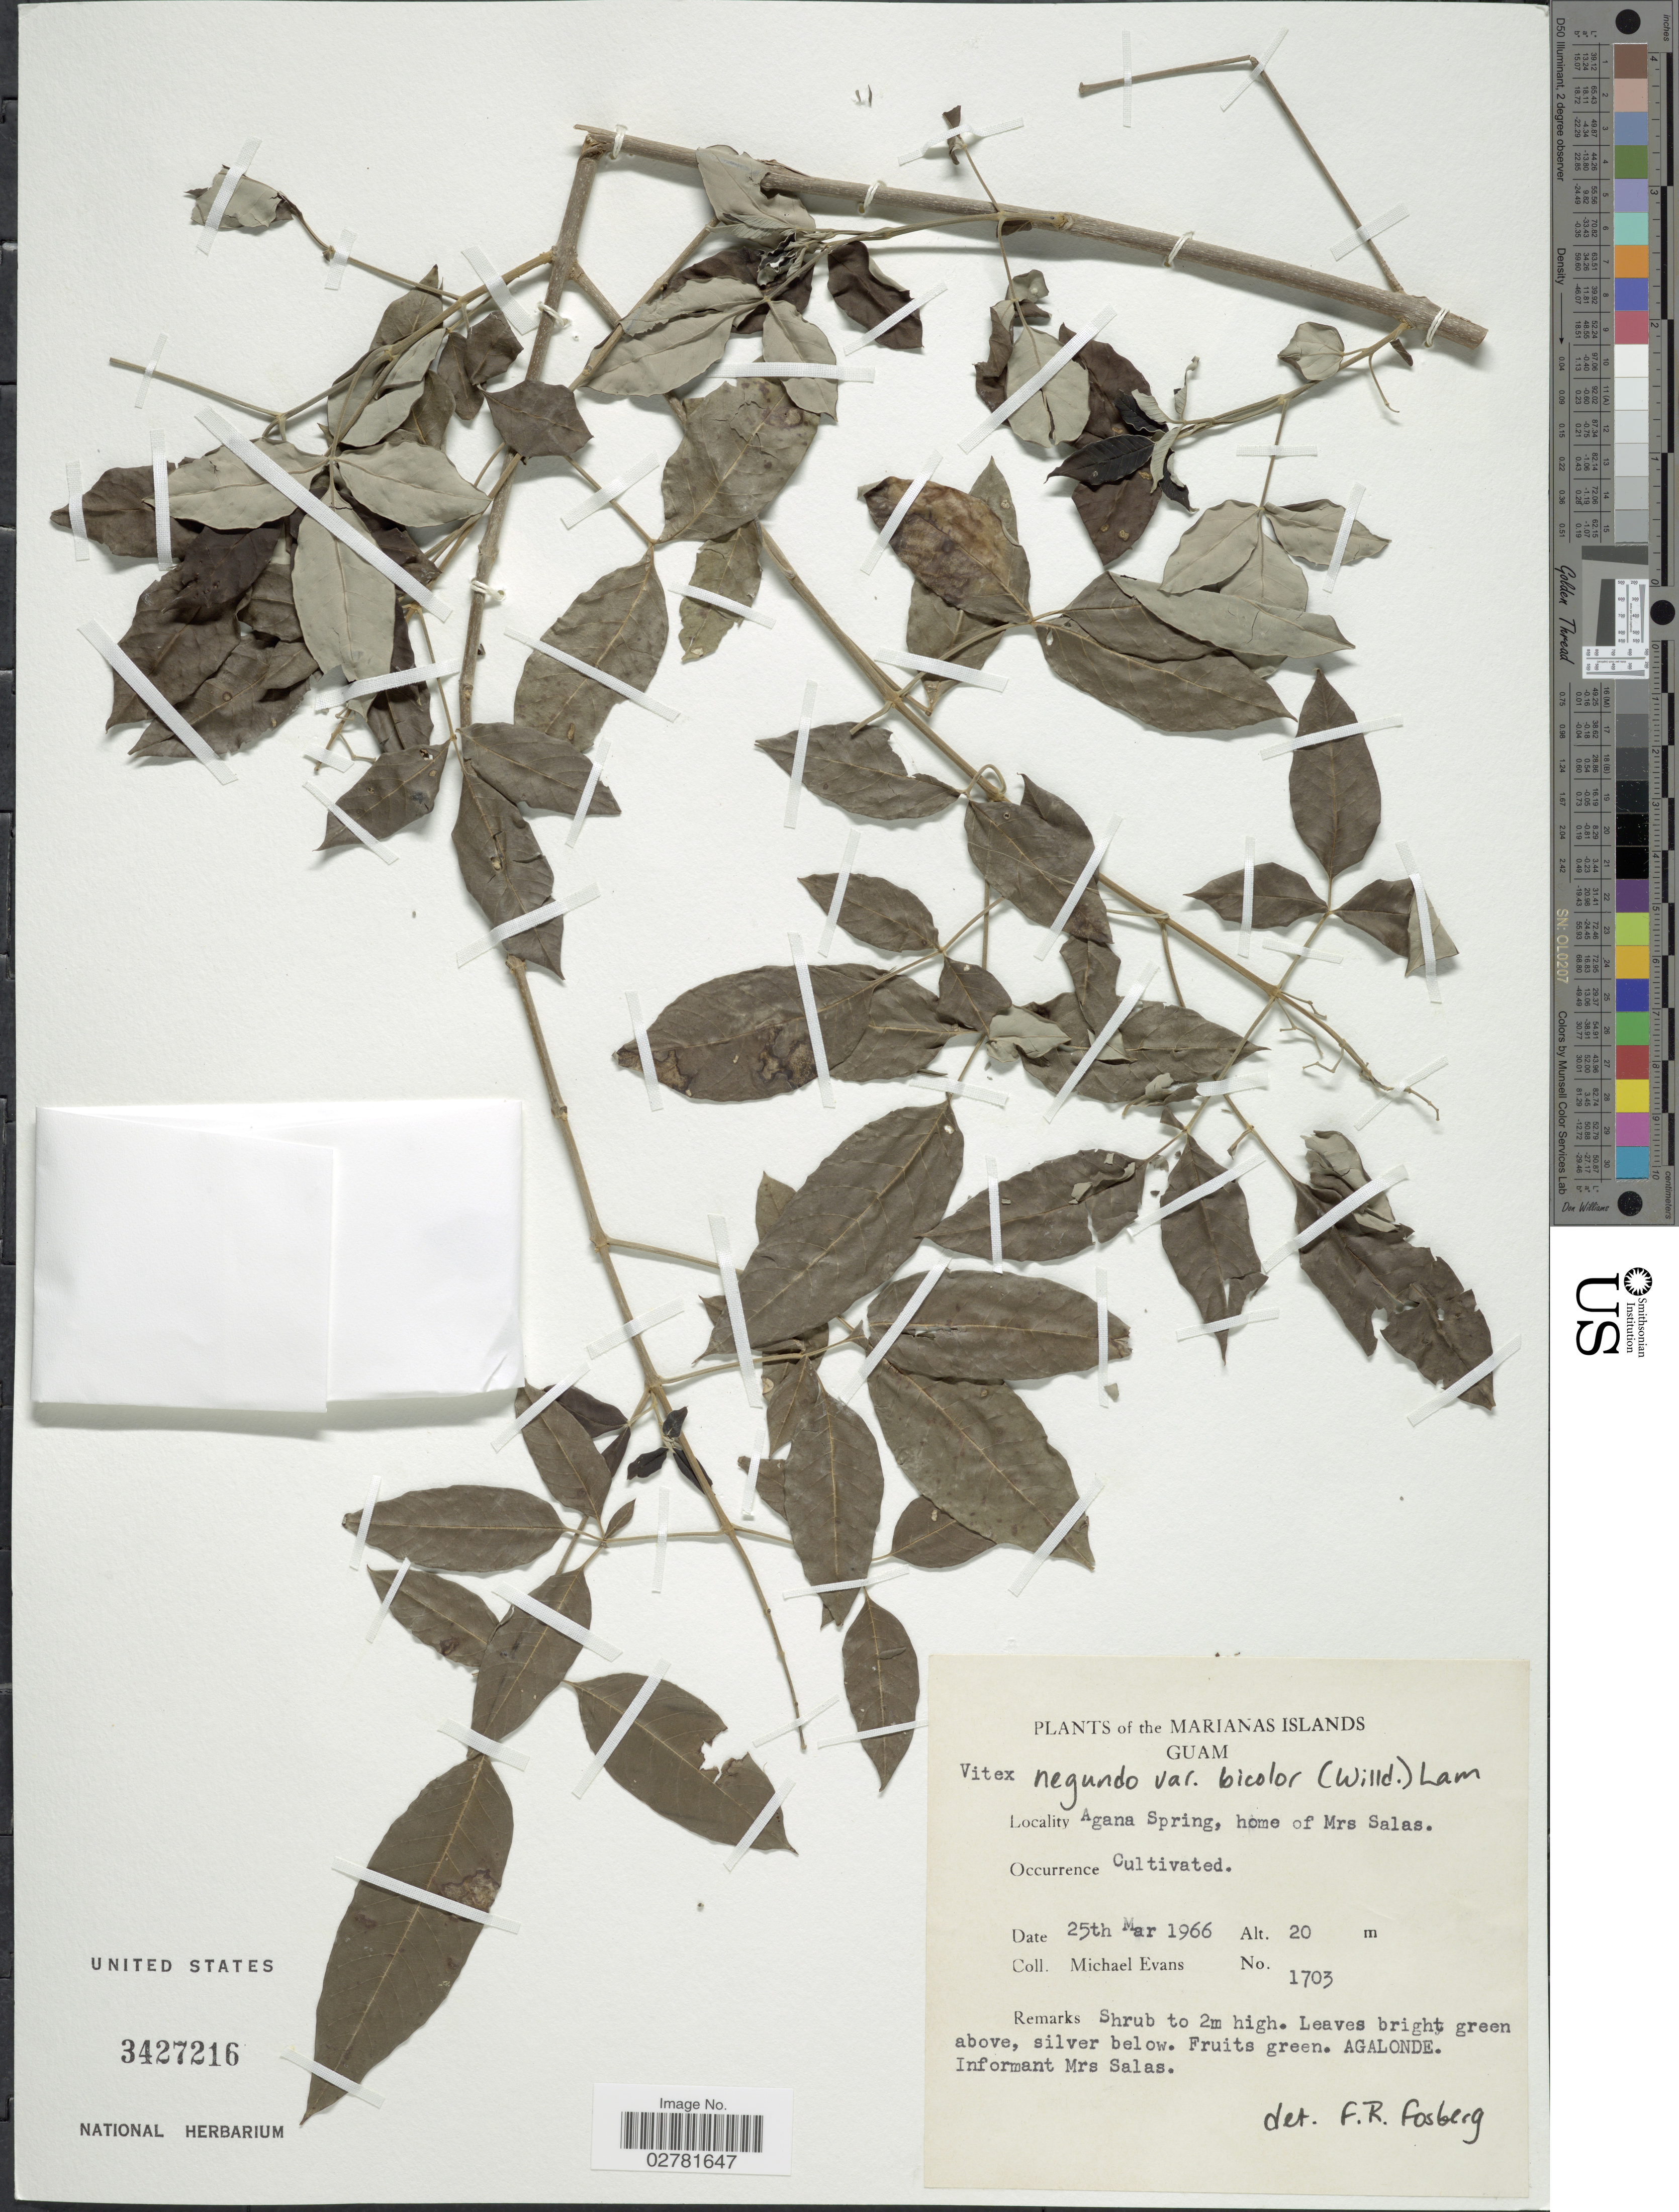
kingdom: Plantae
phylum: Tracheophyta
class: Magnoliopsida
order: Lamiales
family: Lamiaceae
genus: Vitex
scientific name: Vitex negundo var. bicolor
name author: (Willd.) H.J. Lam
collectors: M. Evans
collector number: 1703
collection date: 1966-03-25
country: Guam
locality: Marianas Islands. Agana Spring, home of Mrs Salas.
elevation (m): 20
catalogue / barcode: US 3427216